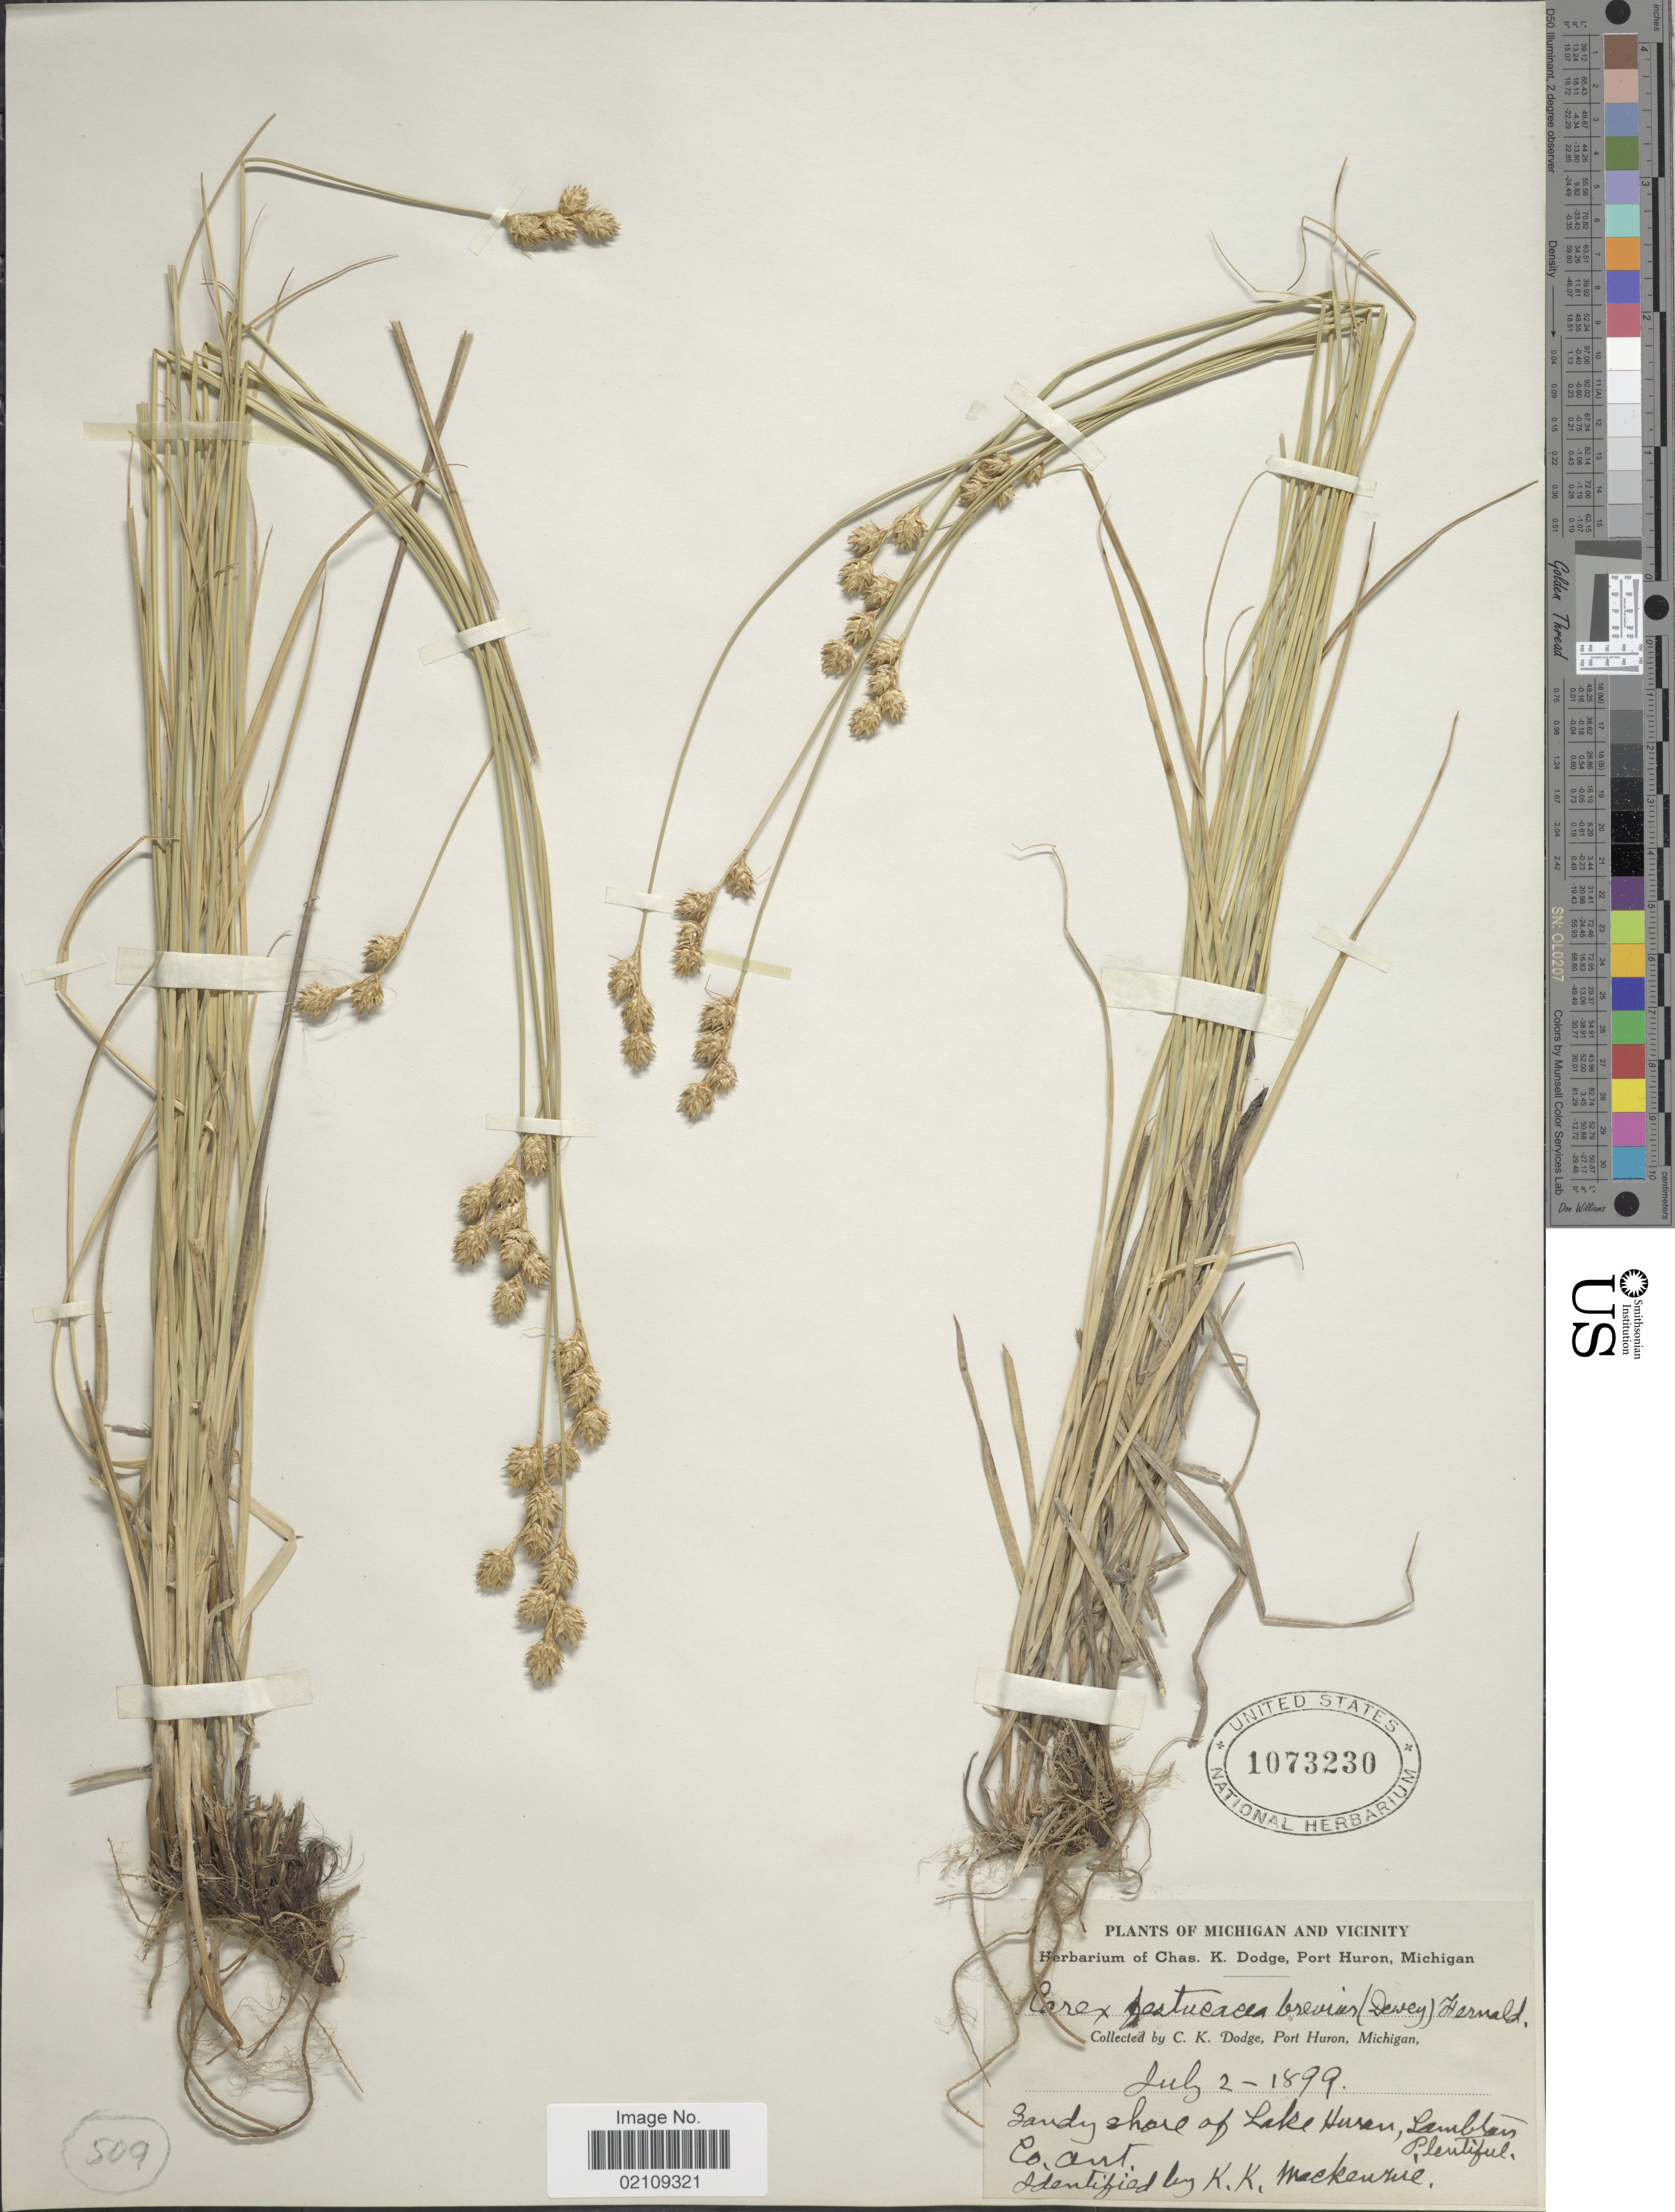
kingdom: Plantae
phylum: Tracheophyta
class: Liliopsida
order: Poales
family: Cyperaceae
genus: Carex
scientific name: Carex festucacea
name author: Willd.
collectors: C. Dodge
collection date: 1899-07-02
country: Canada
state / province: Ontario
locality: Michigan and Vicinity, Sandy shore of Lake Huron, Lambton Co, Ont.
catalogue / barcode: US 1073230